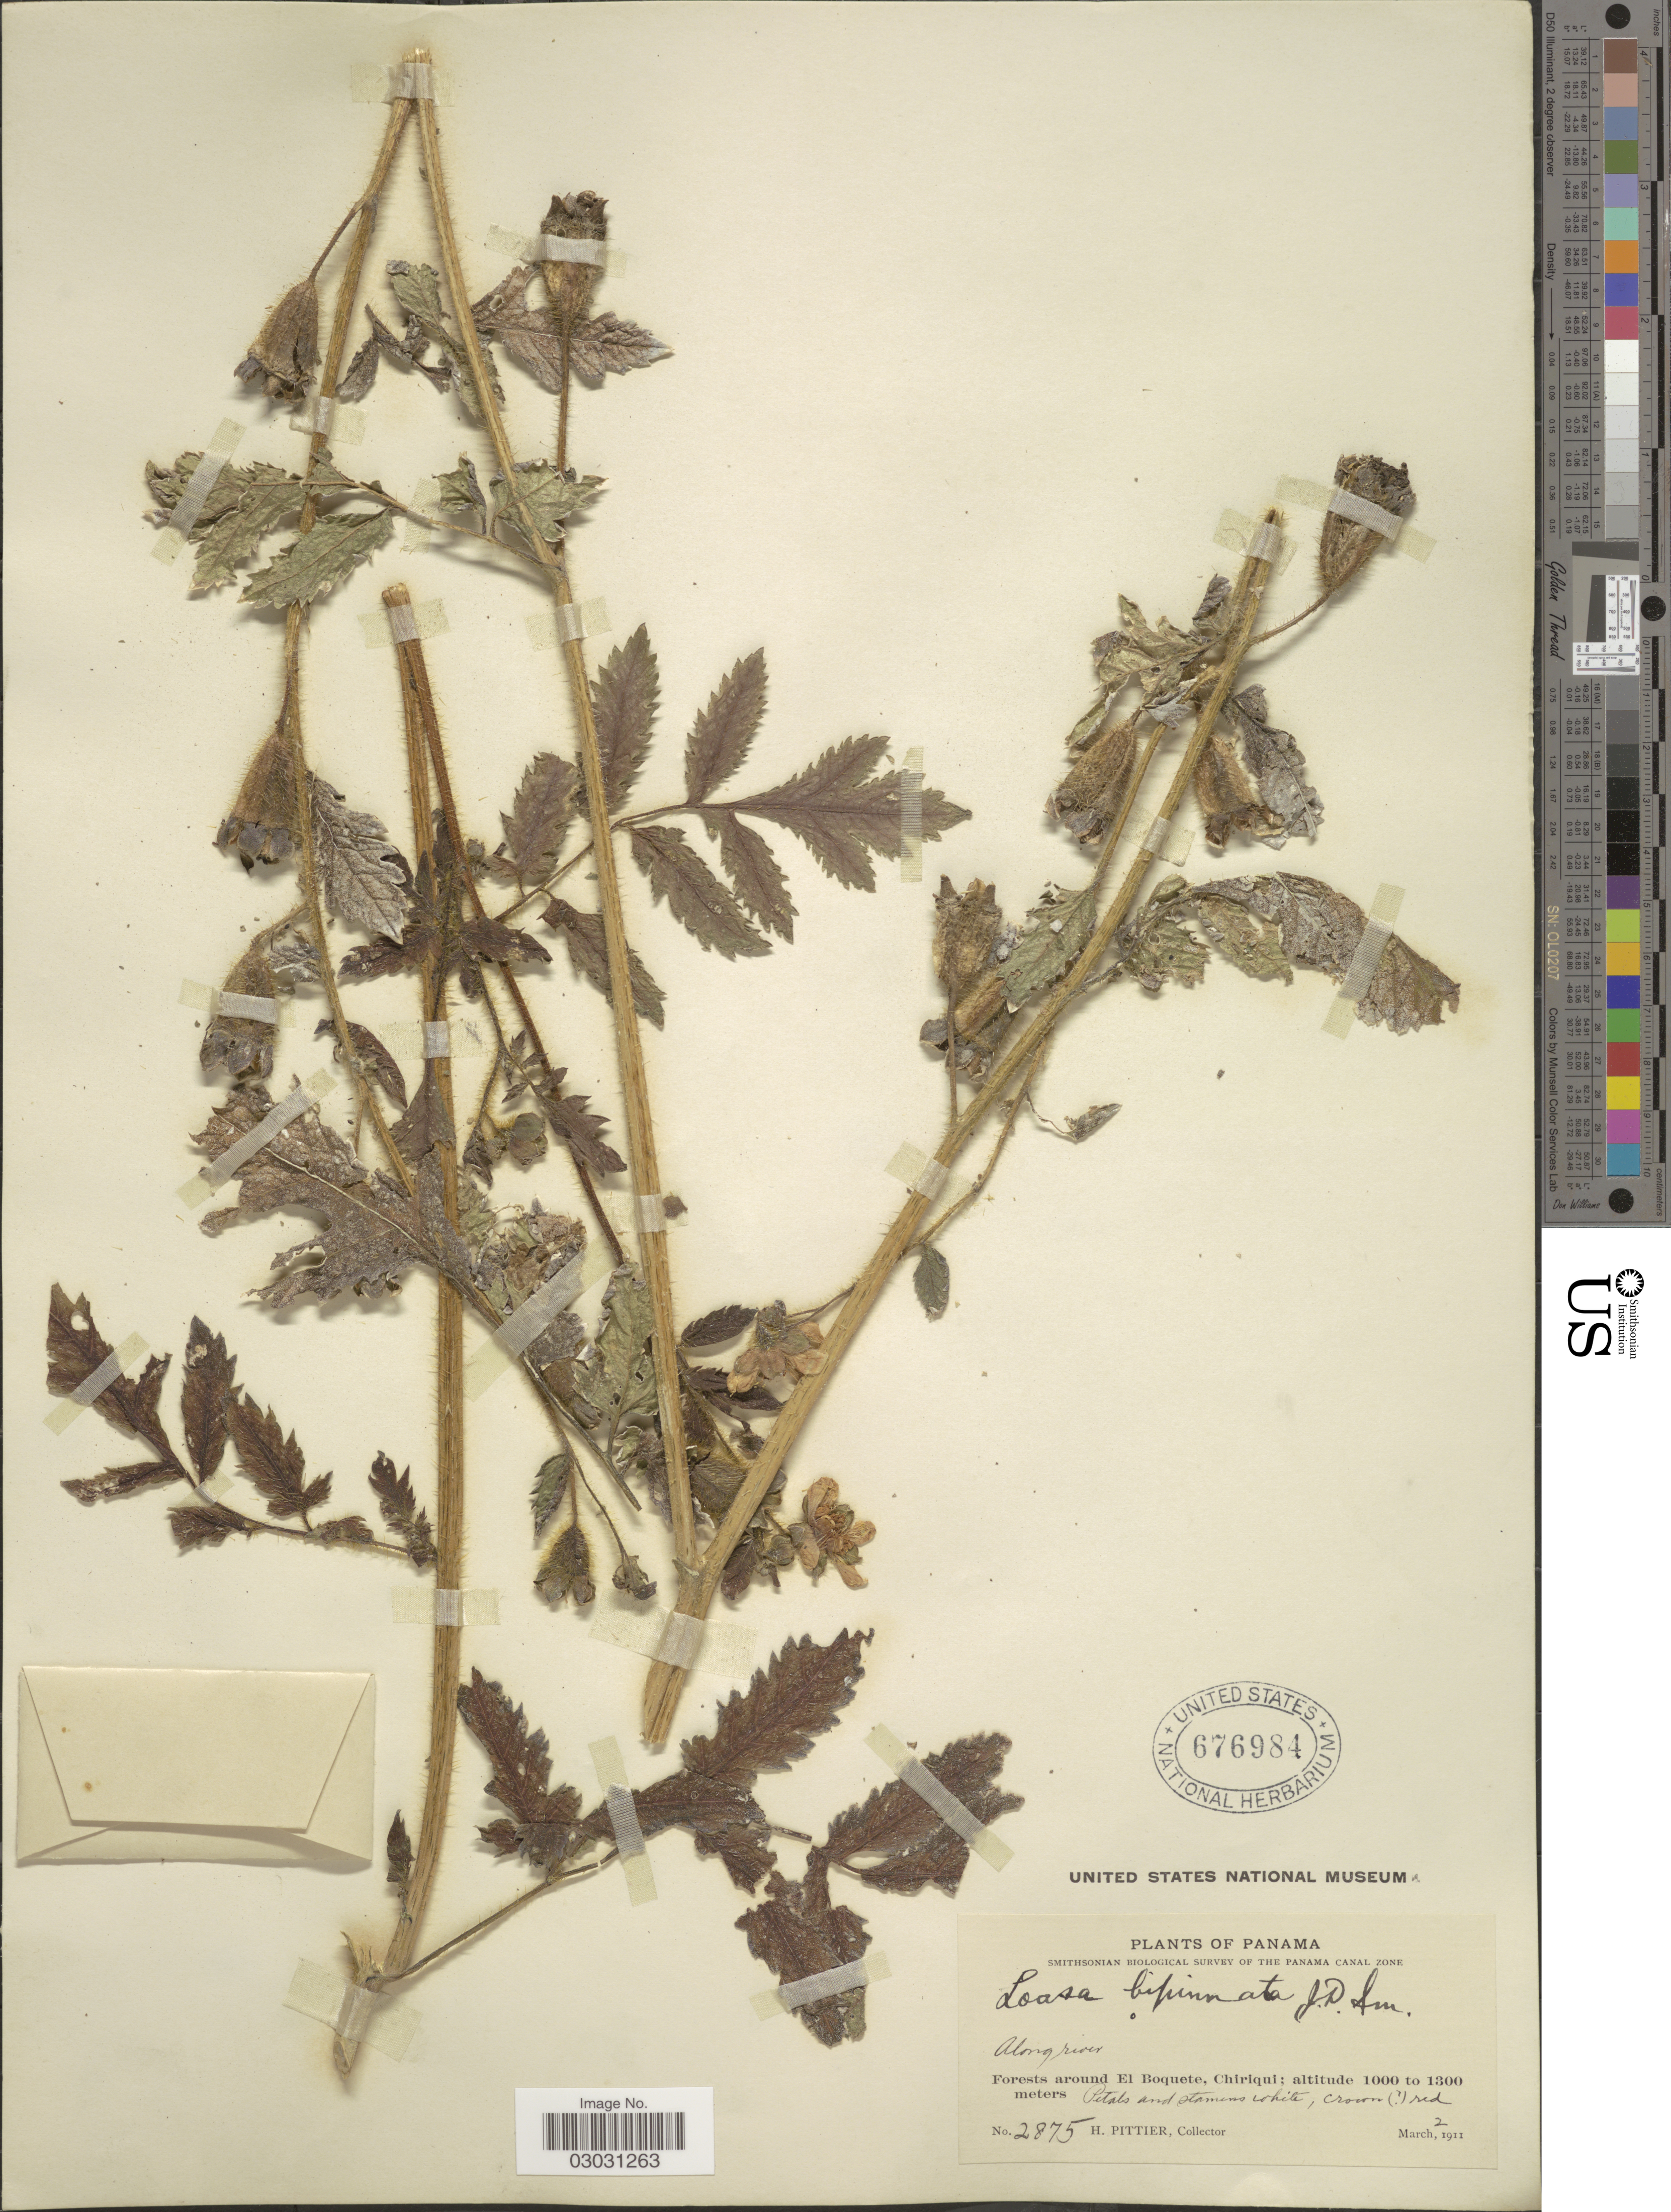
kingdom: Plantae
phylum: Tracheophyta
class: Magnoliopsida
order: Cornales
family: Loasaceae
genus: Nasa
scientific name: Nasa triphylla subsp. rudis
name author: (Benth.) Weigend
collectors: H. F. Pittier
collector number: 2875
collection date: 1911-03-02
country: Panama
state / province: Chiriqui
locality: Along river. Forest around El Boquete.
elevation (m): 1000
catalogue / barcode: US 676984